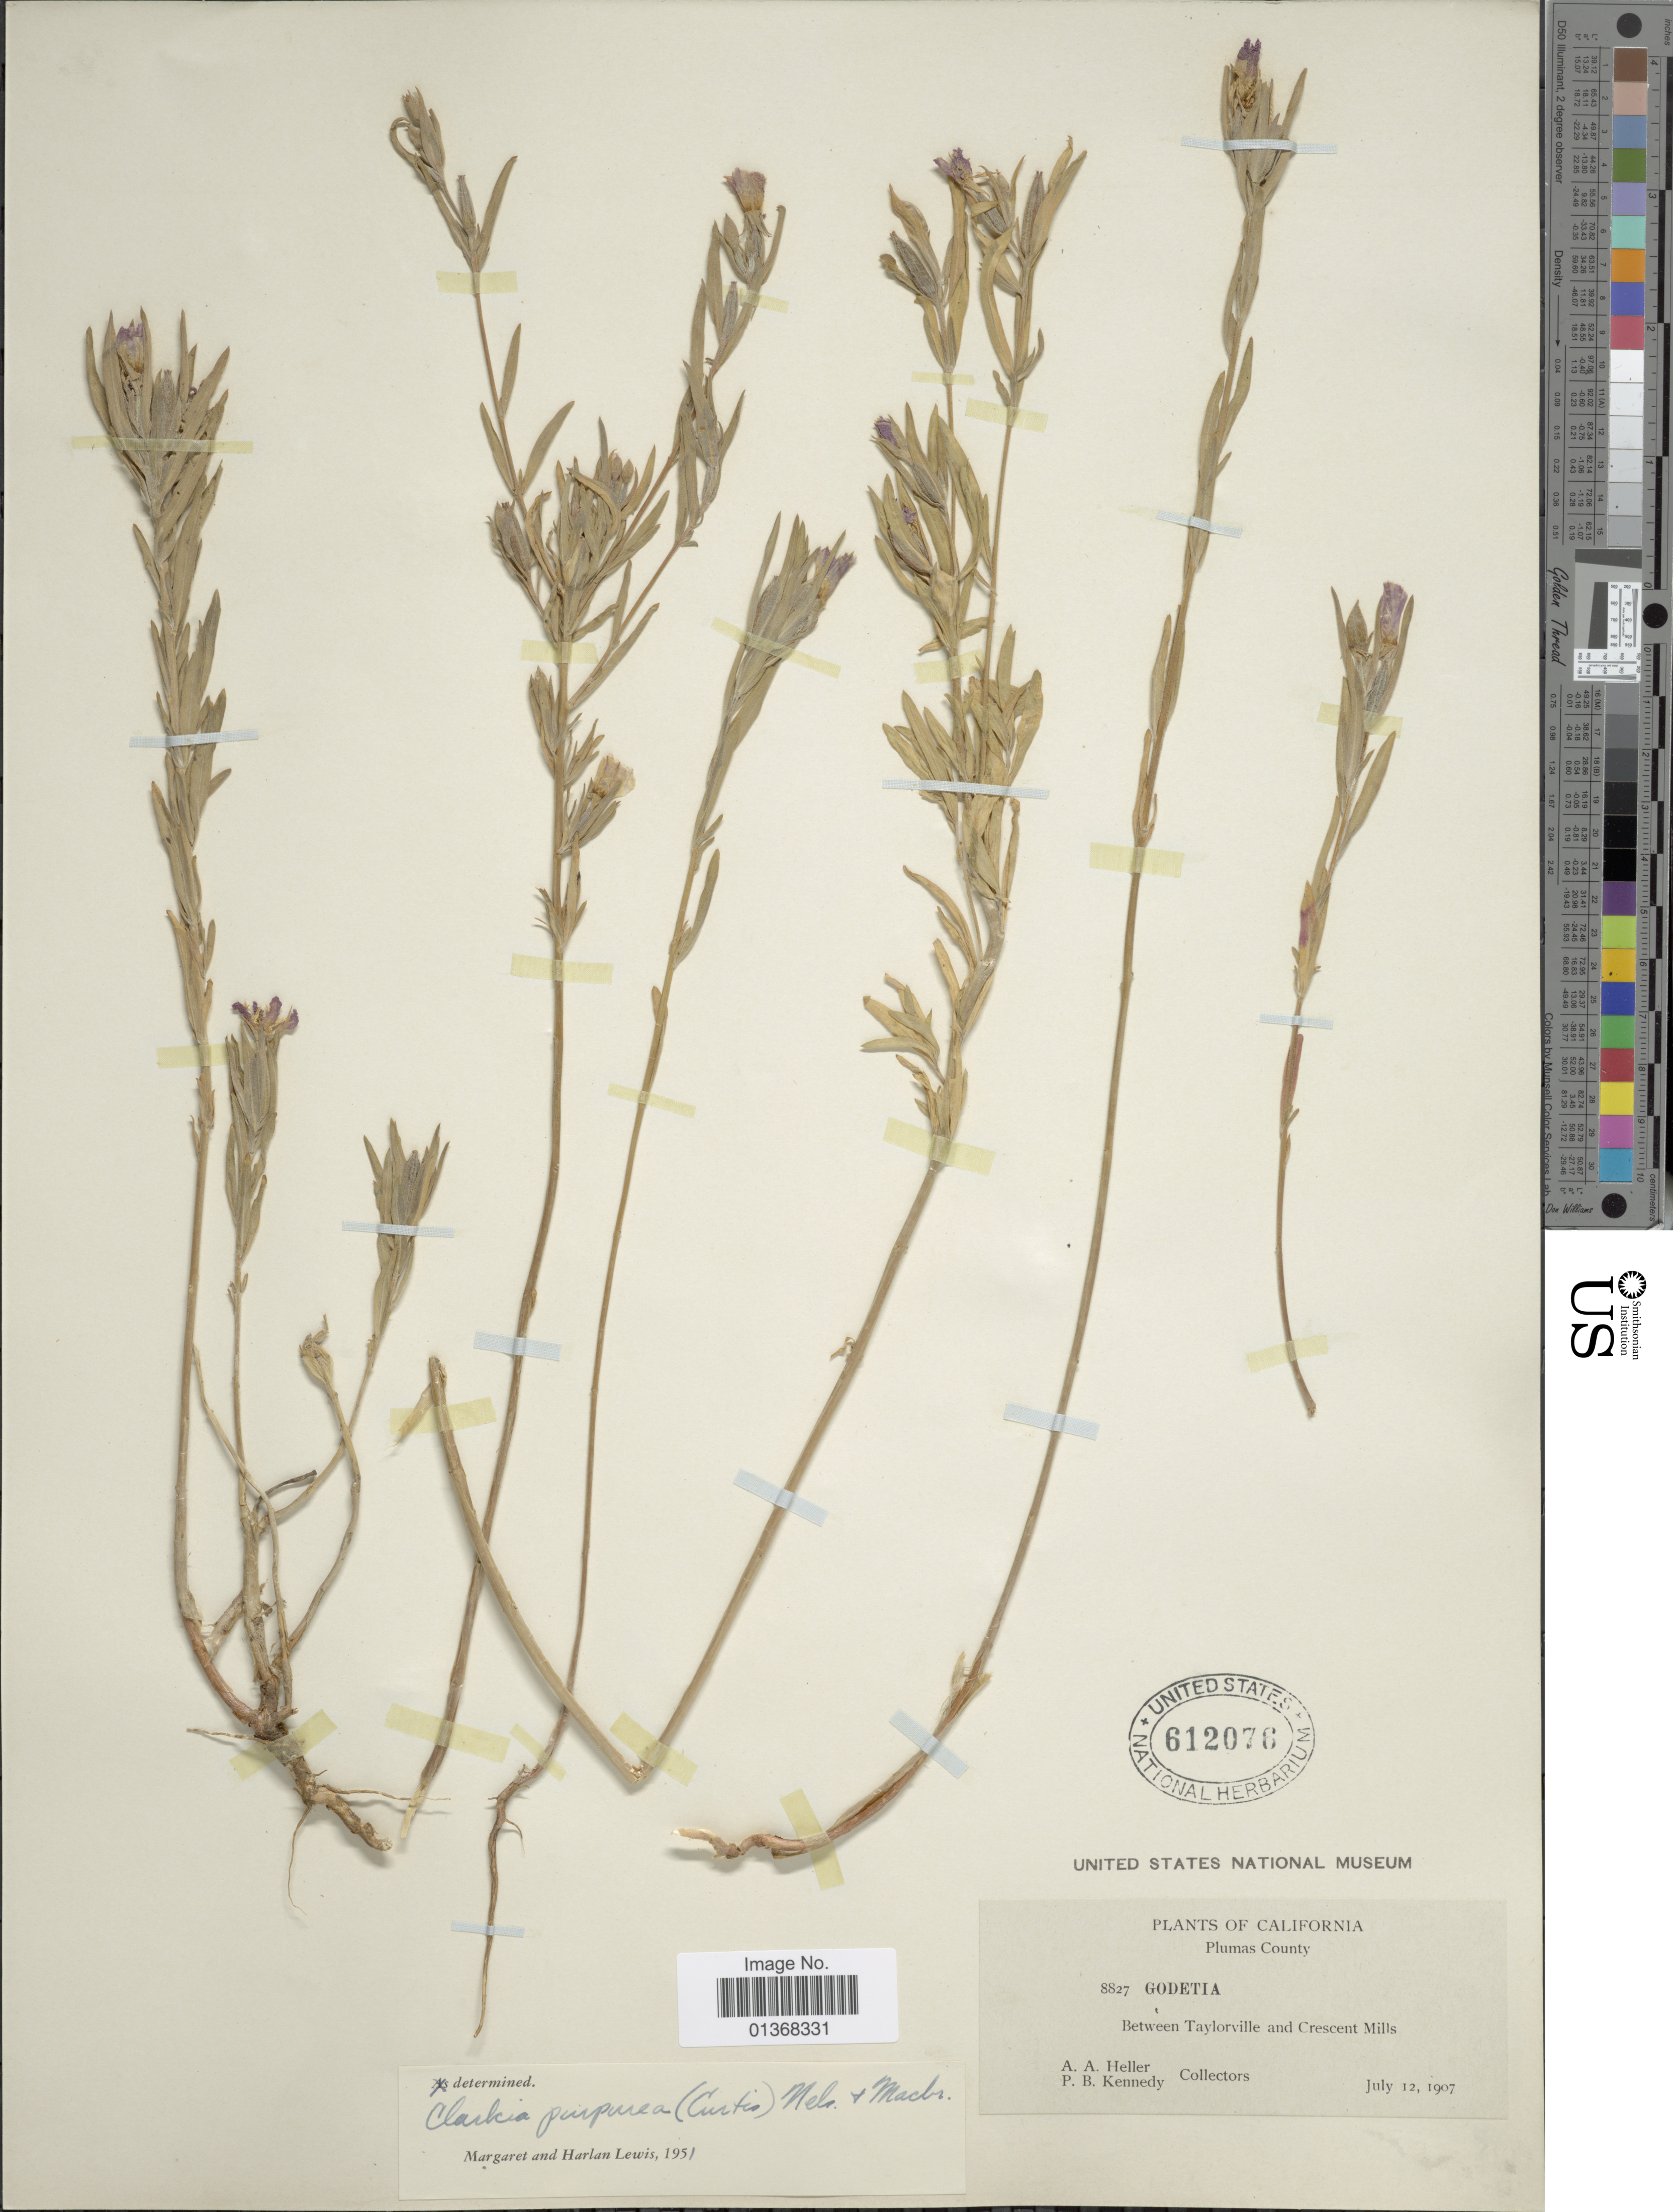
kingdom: Plantae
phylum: Tracheophyta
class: Magnoliopsida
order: Myrtales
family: Onagraceae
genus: Clarkia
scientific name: Clarkia purpurea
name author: (Curtis) A. Nelson & J.F. Macbr.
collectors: A. A. Heller & P. B. Kennedy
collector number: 8827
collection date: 1907-07-12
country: United States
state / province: California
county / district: Plumas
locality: Plumas County, Between Taylorville and Crescent Mills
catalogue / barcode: US 612076